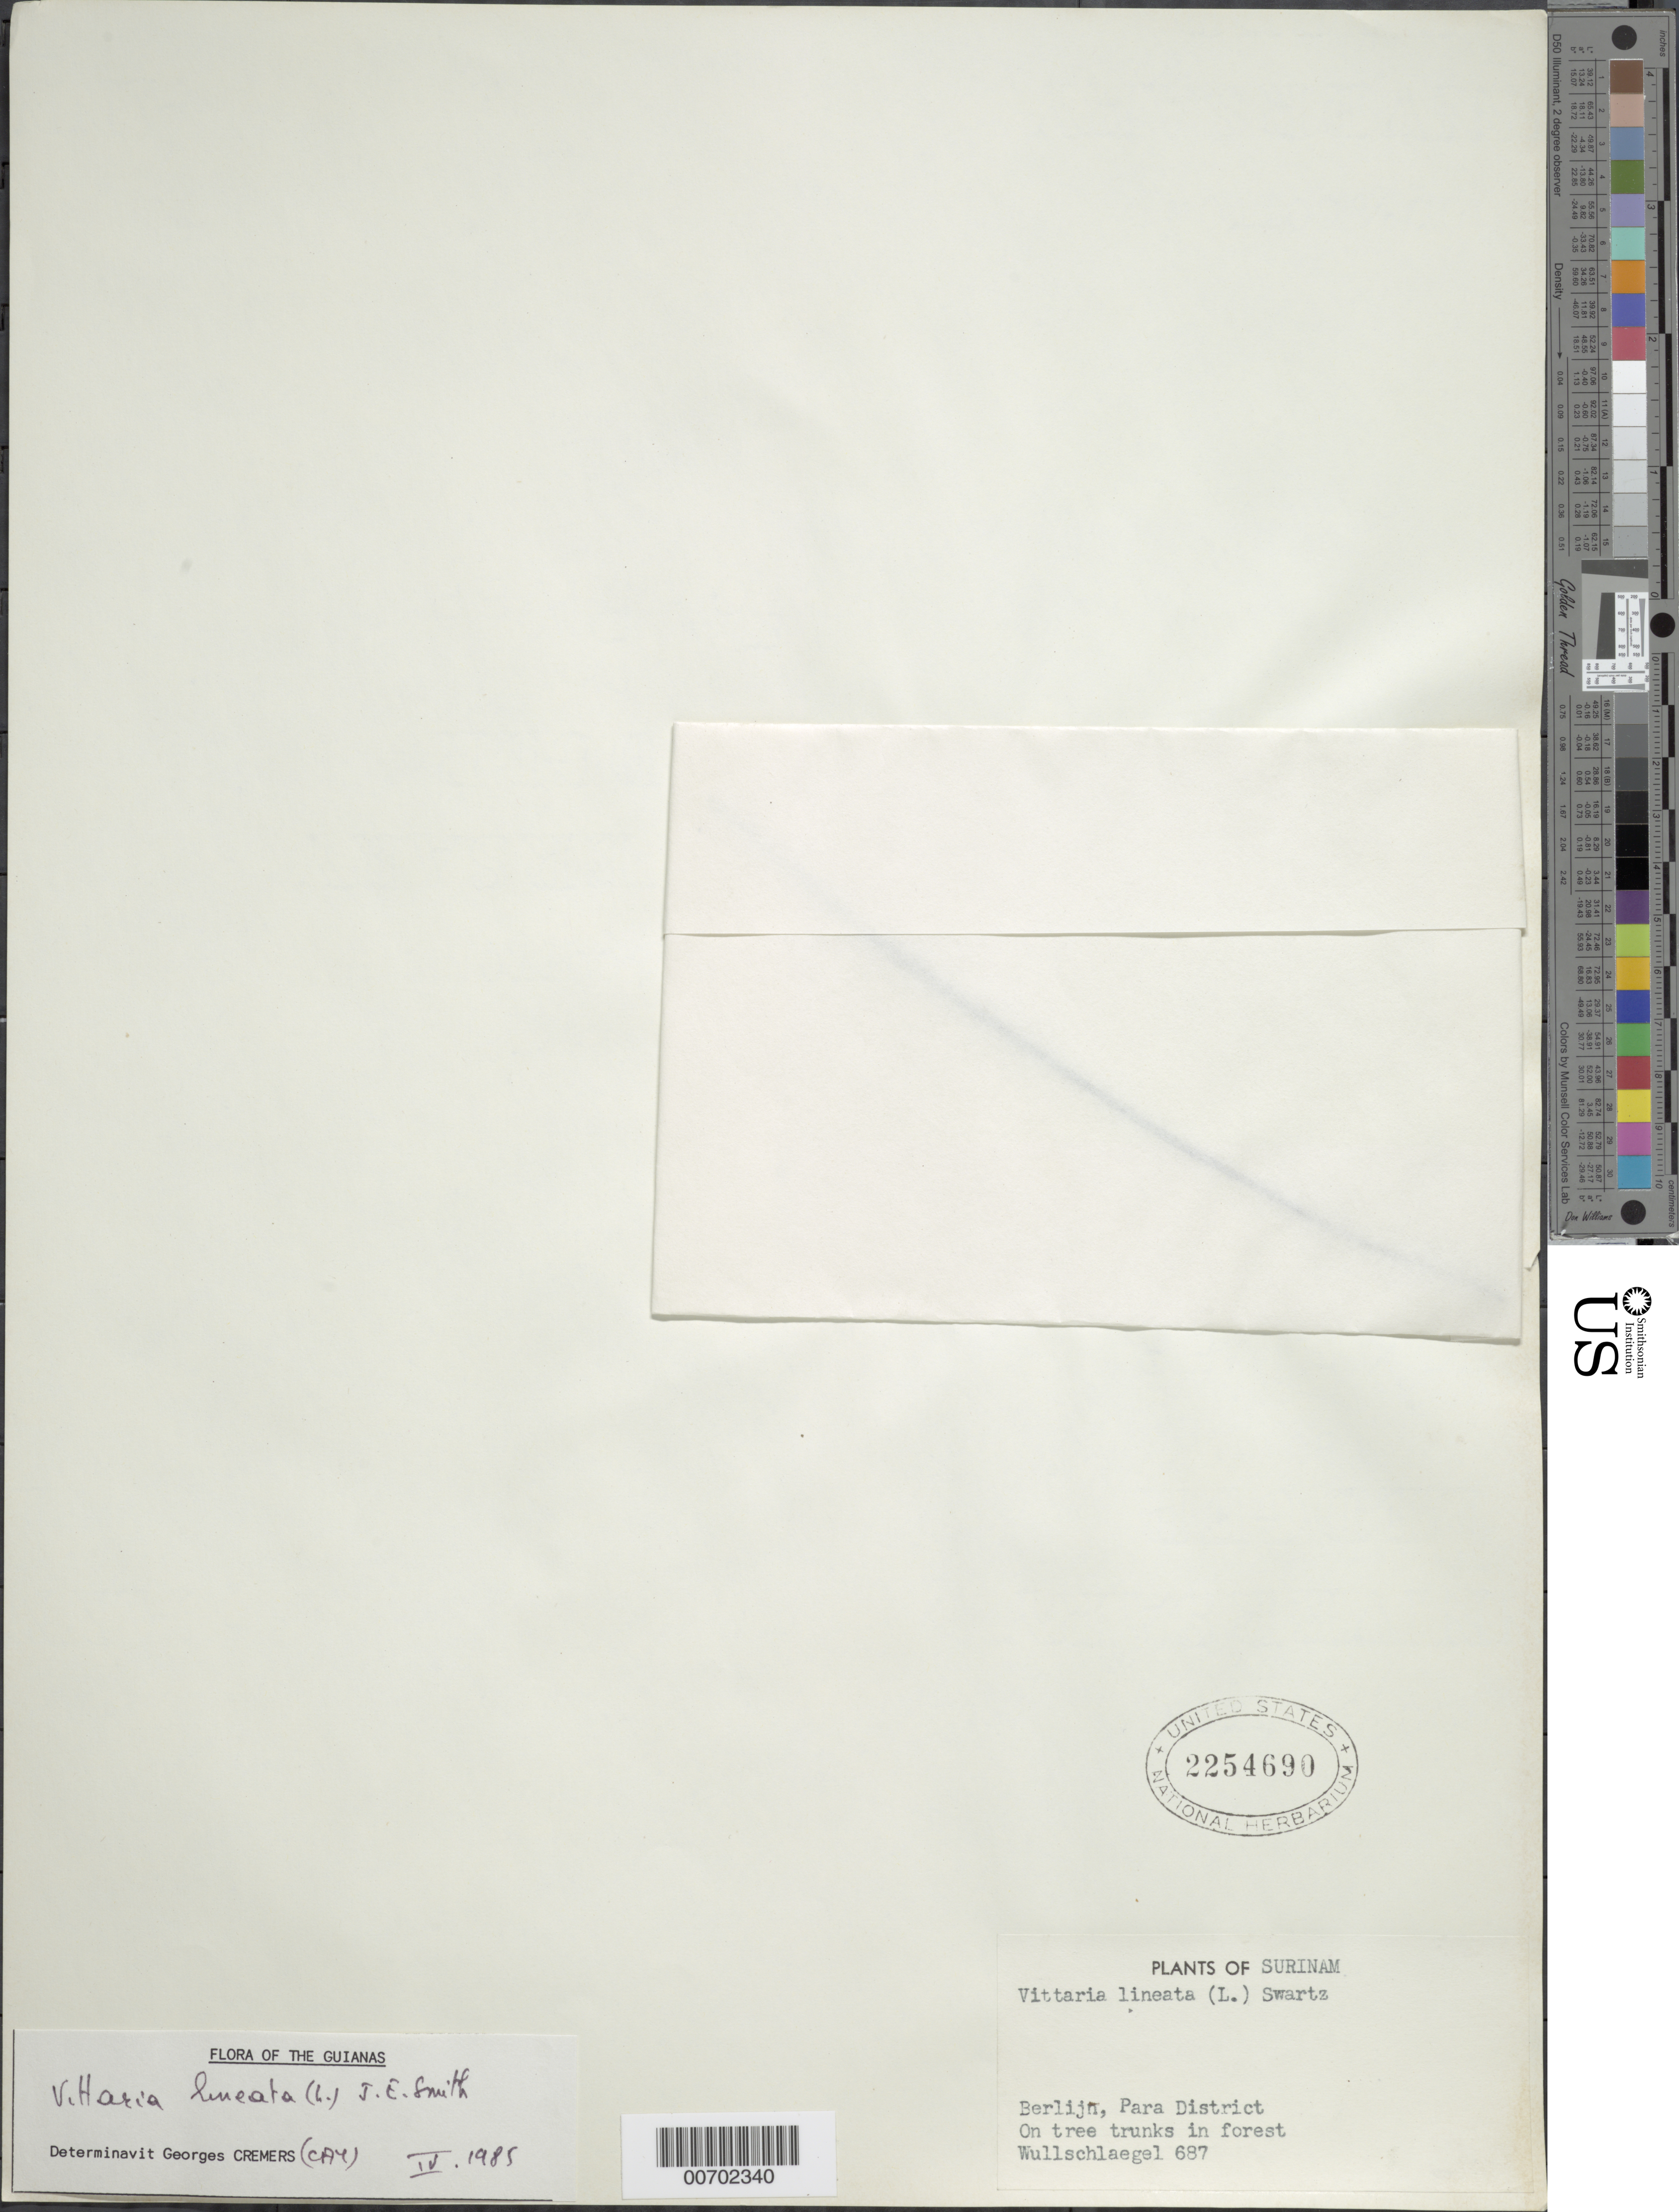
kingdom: Plantae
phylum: Tracheophyta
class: Polypodiopsida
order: Polypodiales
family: Pteridaceae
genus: Vittaria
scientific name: Vittaria lineata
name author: (L.) Sm.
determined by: Cremers, Georges A.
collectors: H. Wullschlägel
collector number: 687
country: Suriname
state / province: Para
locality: Berlijn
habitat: On tree trunks in forest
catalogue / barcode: US 2254690